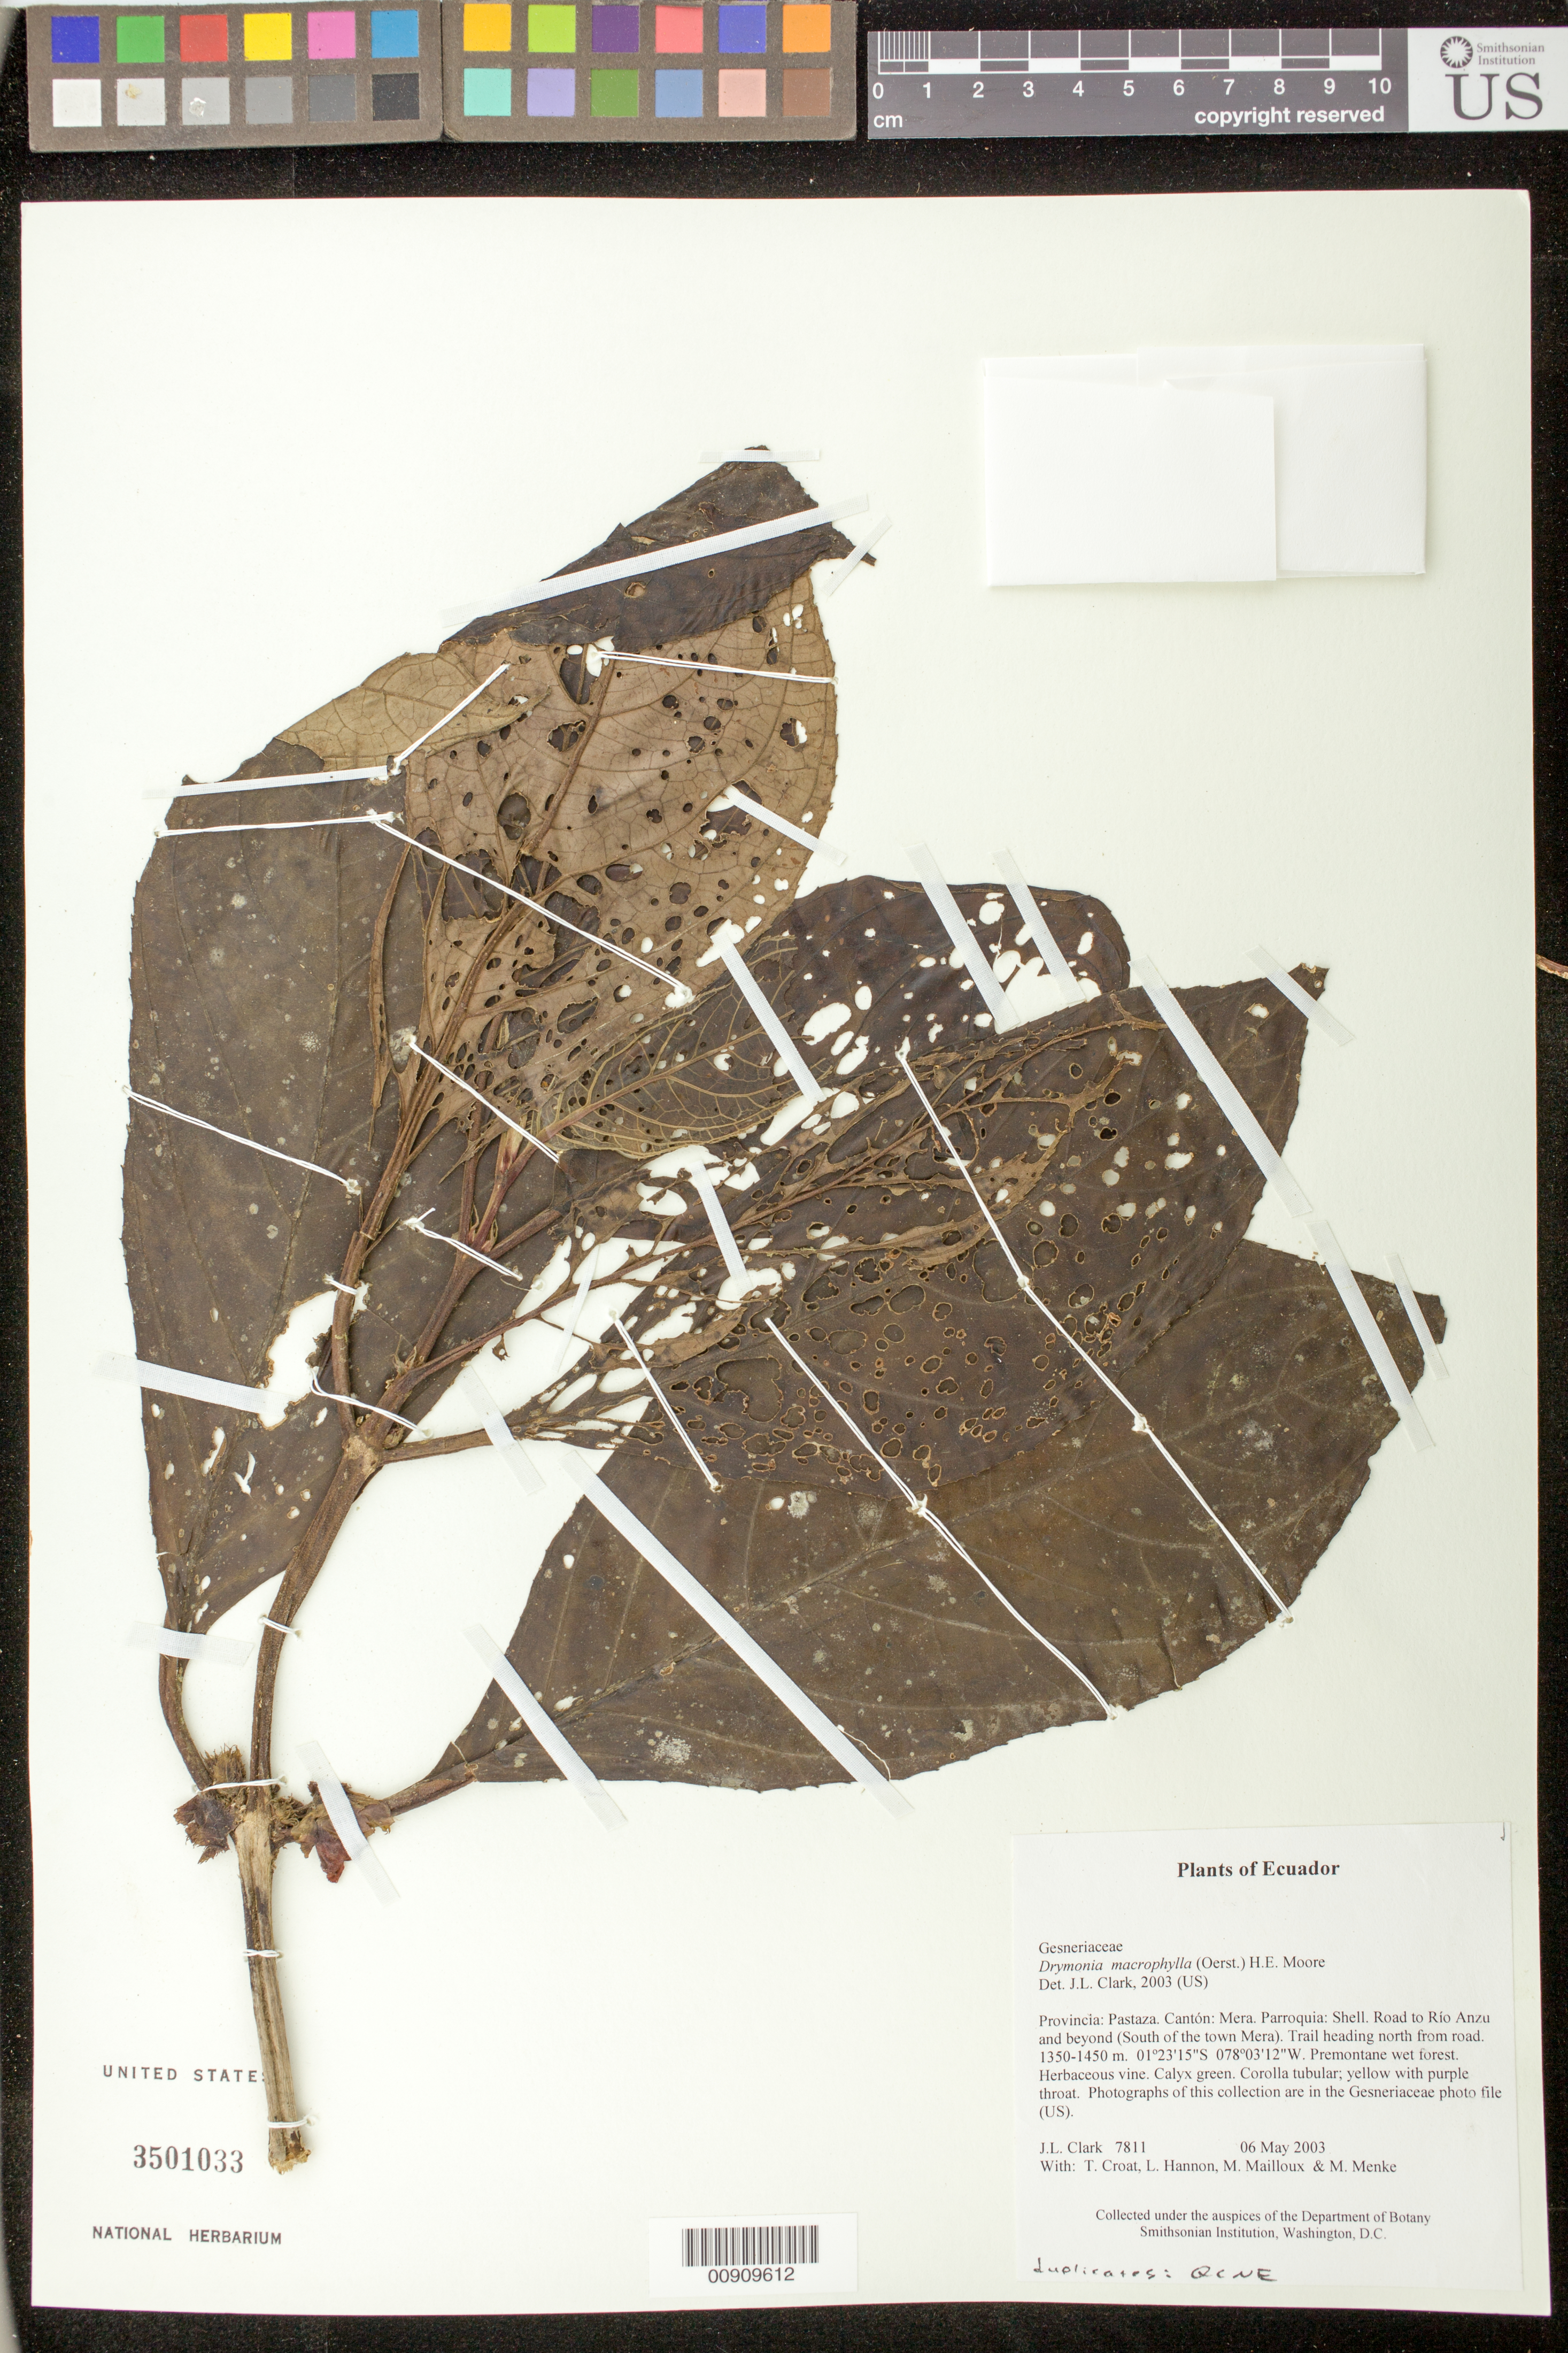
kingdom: Plantae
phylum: Tracheophyta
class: Magnoliopsida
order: Lamiales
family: Gesneriaceae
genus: Drymonia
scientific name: Drymonia macrophylla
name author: (Oerst.) H.E. Moore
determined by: Clark, J. L., (SEL), The Marie Selby Botanical Garden (UNITED STATES)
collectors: J. L. Clark, T. B. Croat, L. Hannon, M. Mailloux & M. Menke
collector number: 7811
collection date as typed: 06 May 2003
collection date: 2003-05-06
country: Ecuador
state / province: Pastaza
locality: Mera. Parroquia: Shell. Road to Río Anzu and beyond (South of the town Mera). Trail heading north from road.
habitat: Premontane wet forest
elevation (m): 1350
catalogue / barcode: US 3501033